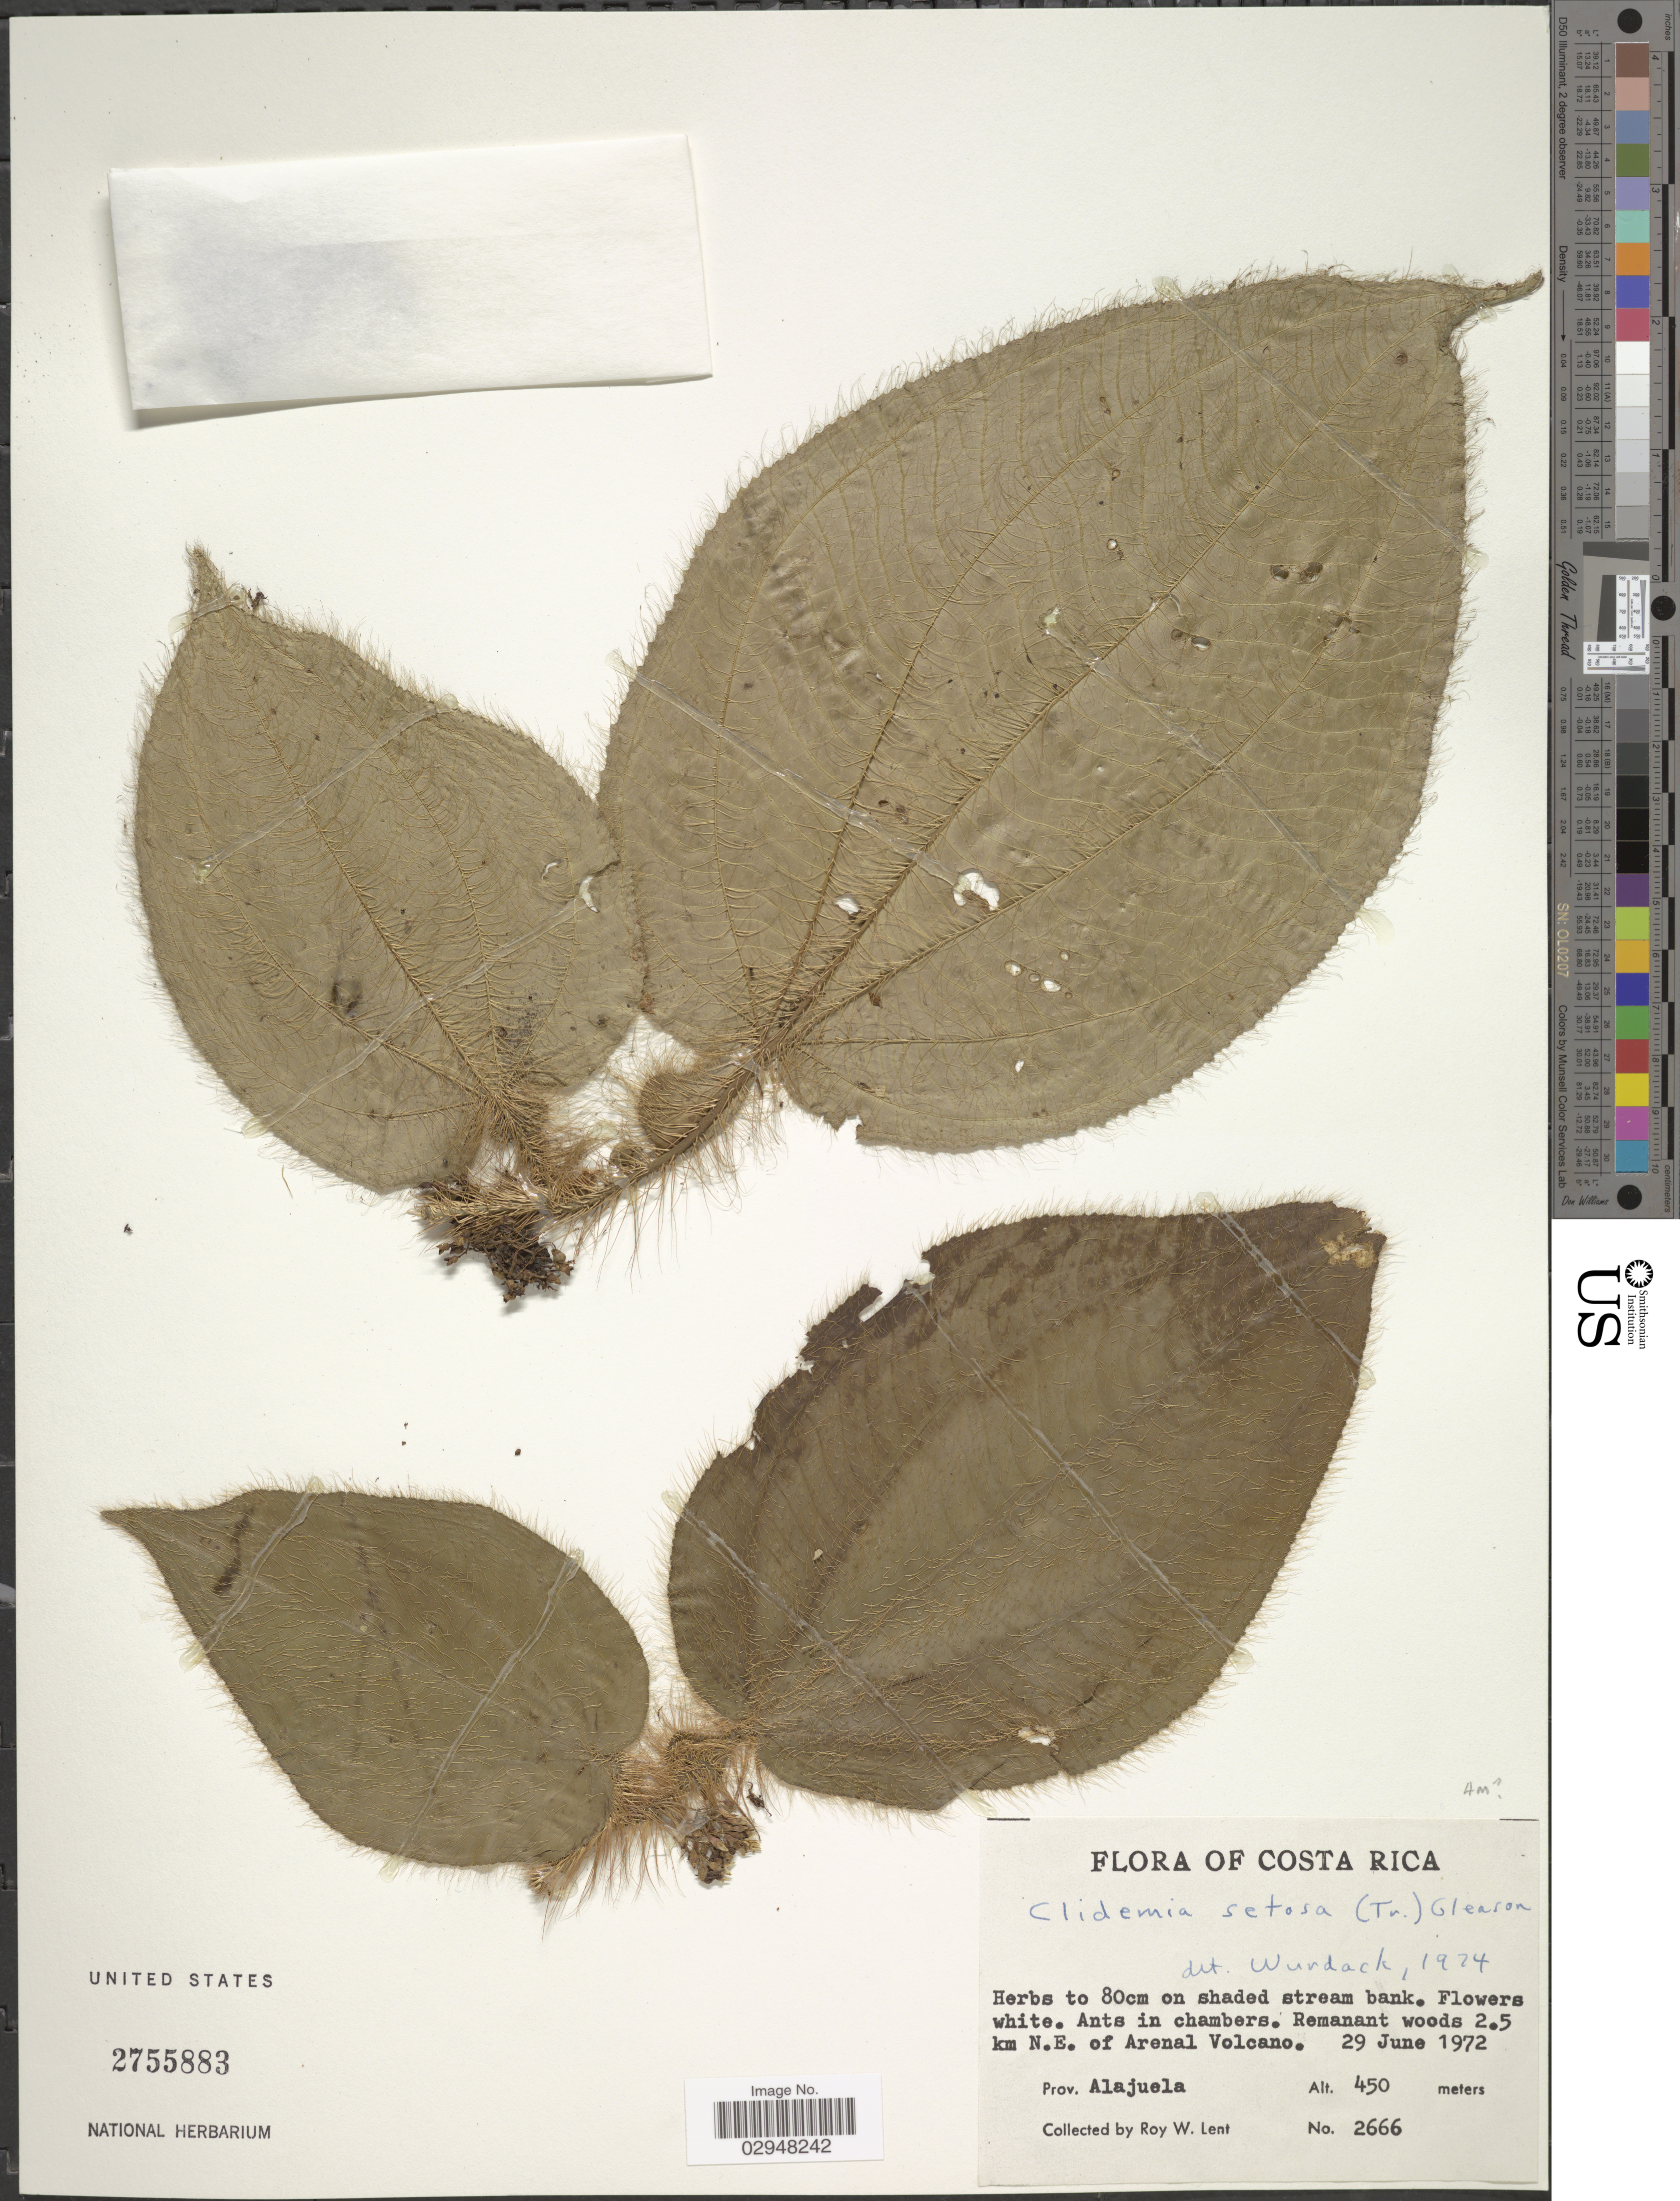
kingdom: Plantae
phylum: Tracheophyta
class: Magnoliopsida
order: Myrtales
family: Melastomataceae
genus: Clidemia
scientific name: Clidemia setosa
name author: (Triana) Gleason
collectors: R. W. Lent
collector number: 2666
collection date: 1972-06-29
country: Costa Rica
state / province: Alajuela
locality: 2.5 km N.E. of Arenal Volcano.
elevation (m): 450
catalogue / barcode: US 2755883